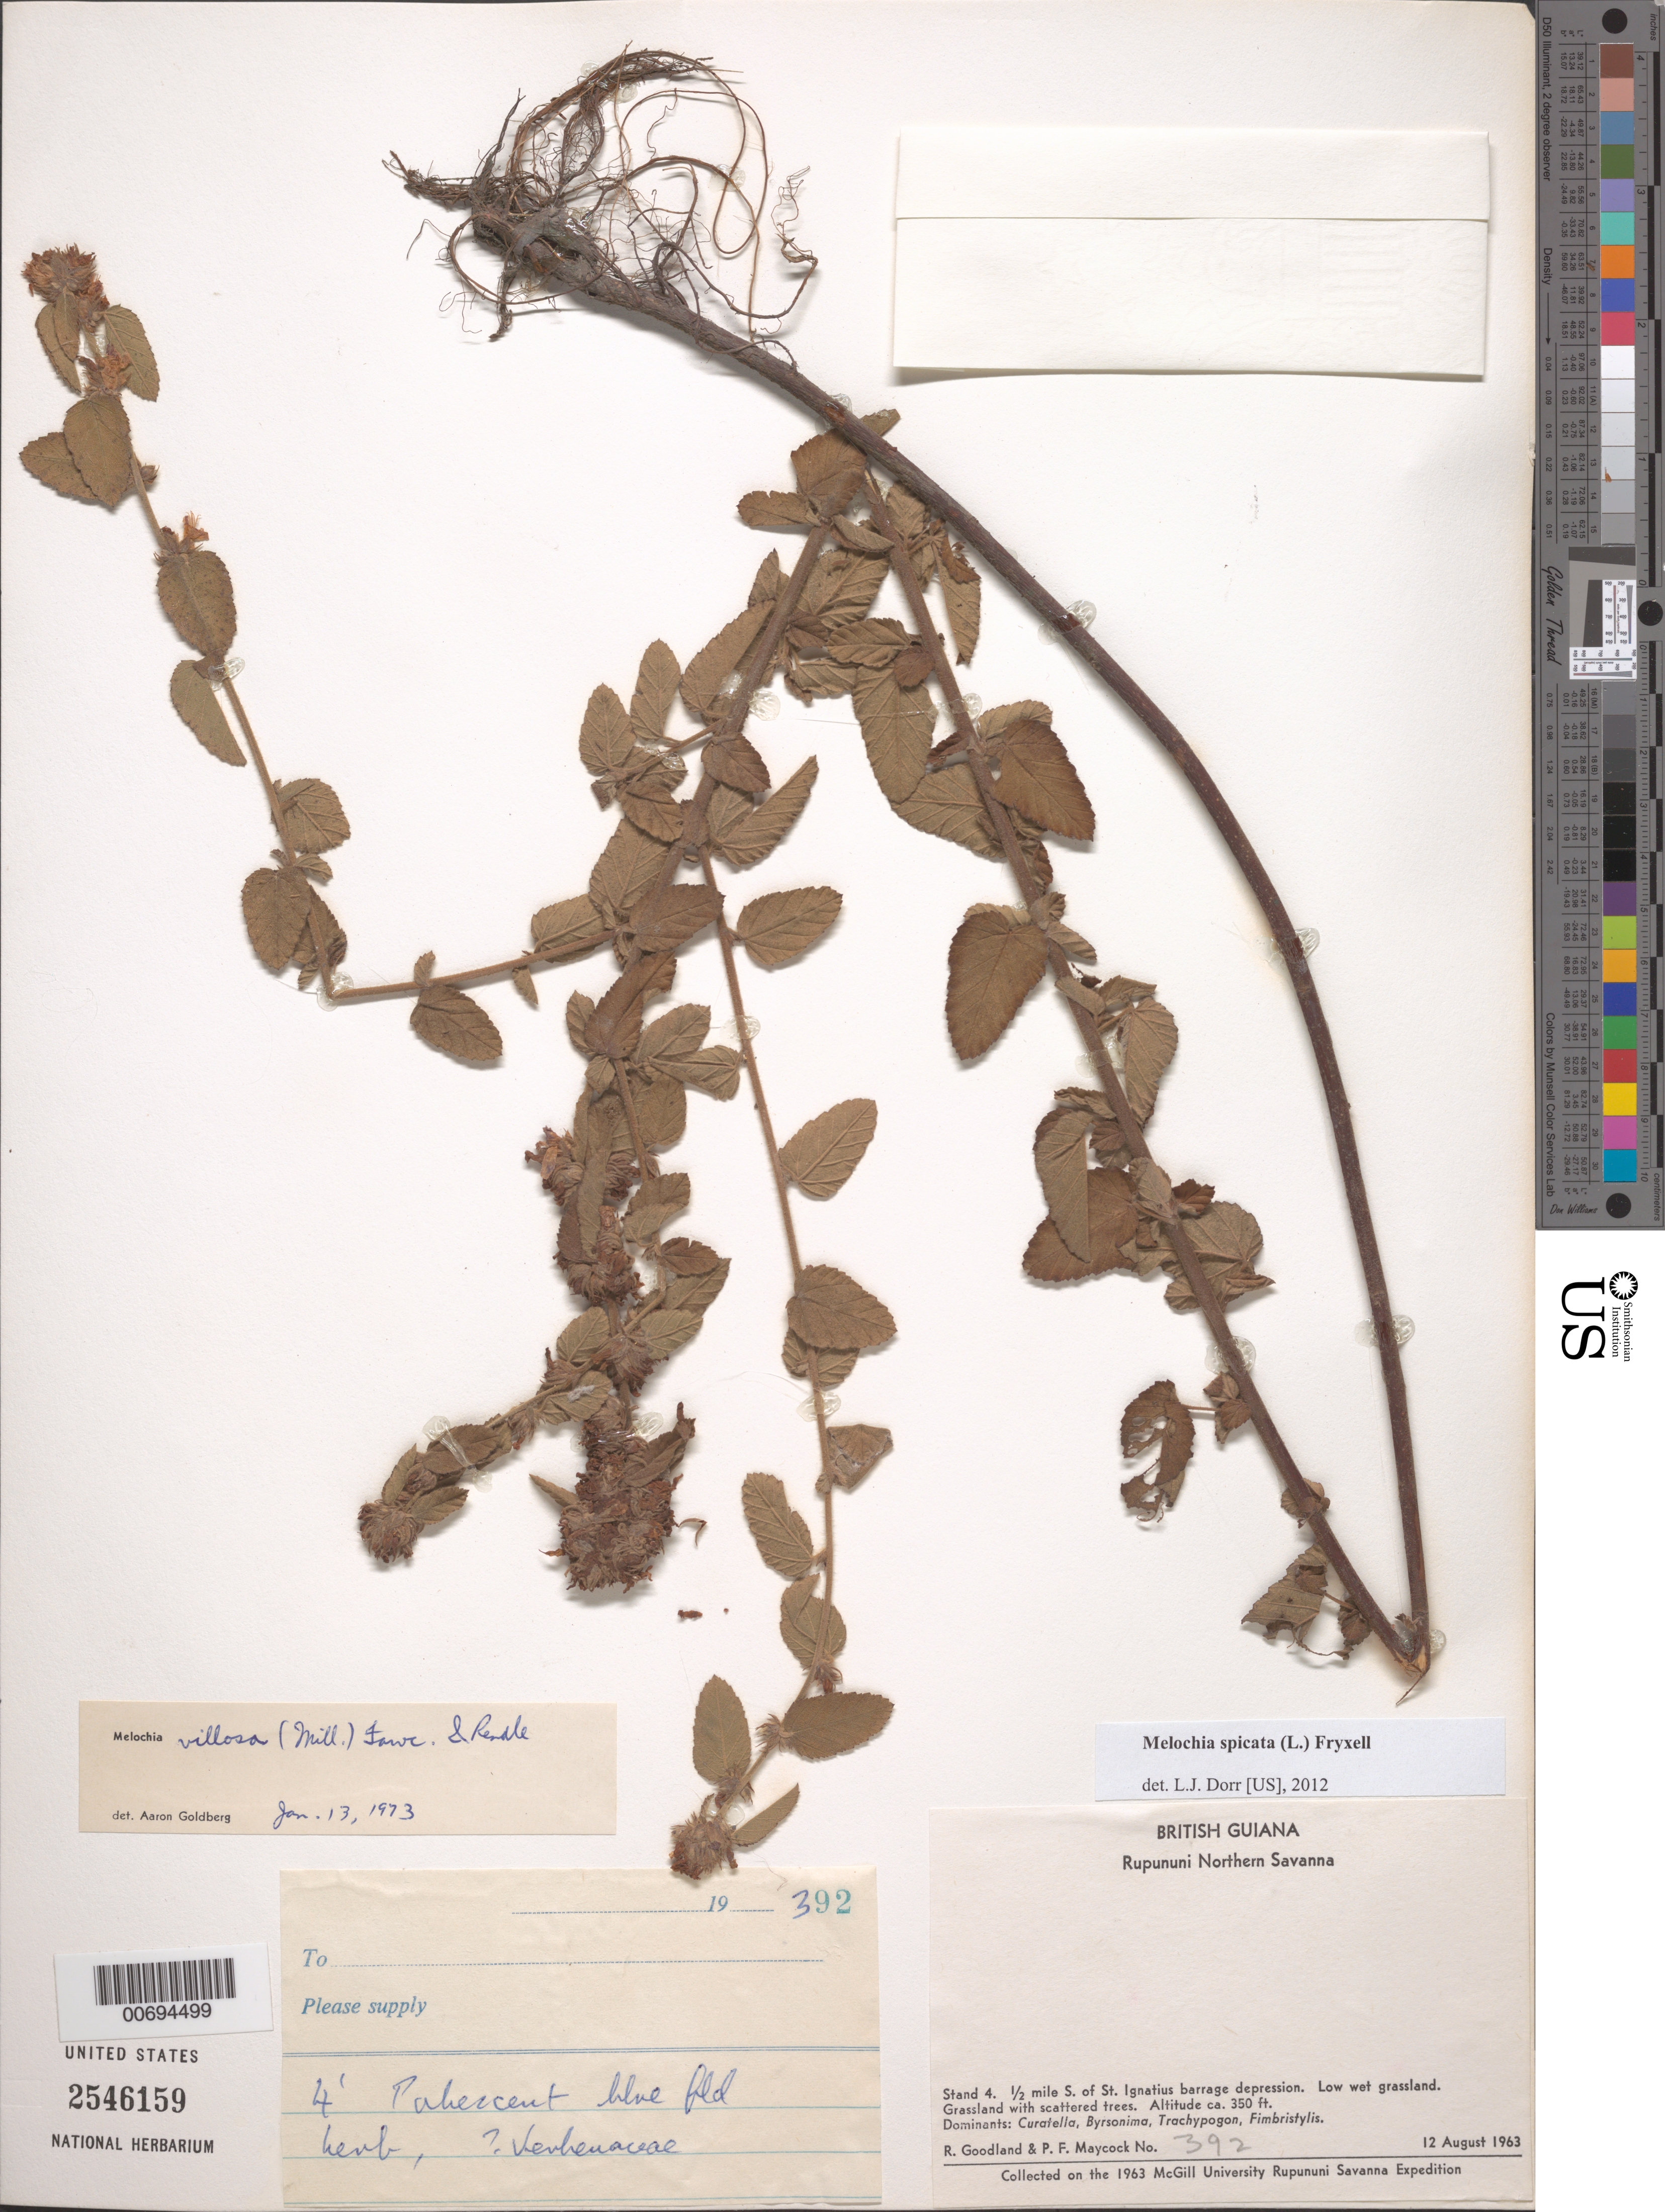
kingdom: Plantae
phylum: Tracheophyta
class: Magnoliopsida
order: Malvales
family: Malvaceae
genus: Melochia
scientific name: Melochia spicata var. spicata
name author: (L.) Fryxell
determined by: Dorr, L. J., (BOT), Smithsonian Institution - National Museum of Natural History (UNITED STATES)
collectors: R. Goodland & P. Maycock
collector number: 392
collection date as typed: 12-Aug-63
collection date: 1963-08-12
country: Guyana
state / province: U. Takutu-U. Essequibo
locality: Rupununi Northern Savanna, St. Ignatius, 0.5 mi. S of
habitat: Low, wet grassland with scattered trees. Dominants: Curatella, Byrsonima, Trachypogon, Fimbristylis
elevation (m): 107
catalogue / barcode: US 2546159